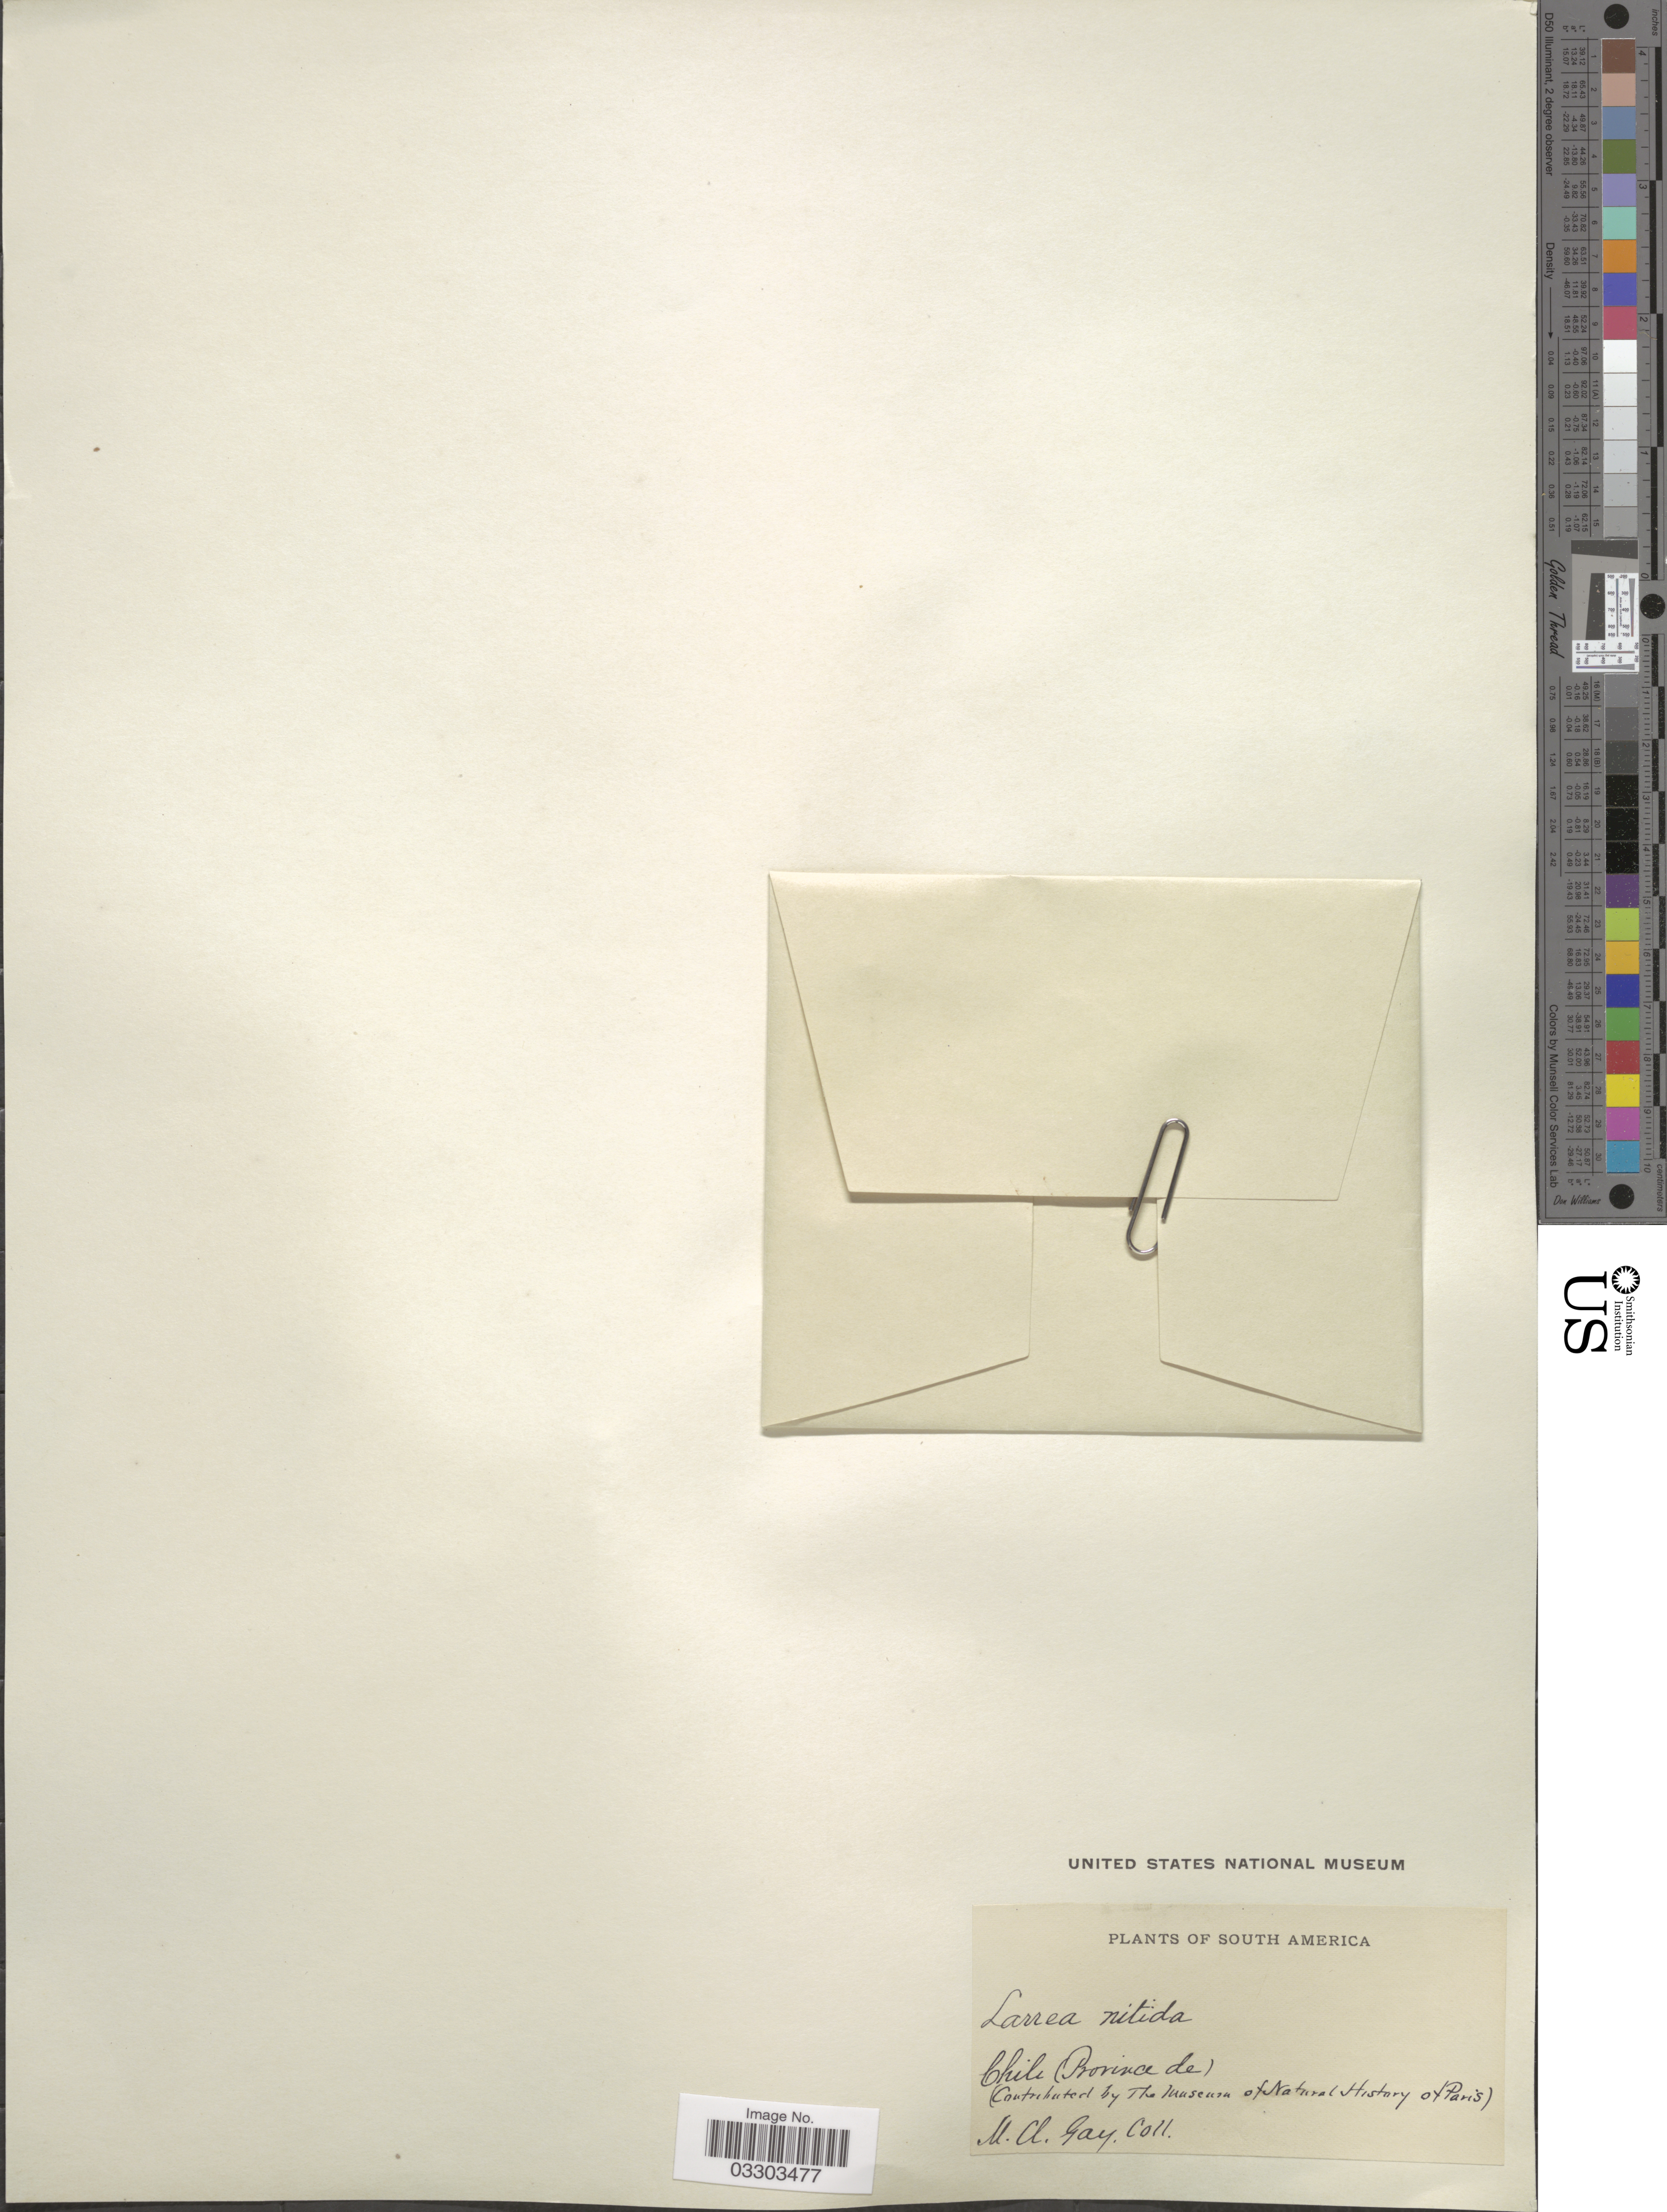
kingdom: Plantae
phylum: Tracheophyta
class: Magnoliopsida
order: Zygophyllales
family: Zygophyllaceae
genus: Larrea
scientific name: Larrea nitida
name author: Cav.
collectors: M. Gay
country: Chile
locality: Chile (Province de).